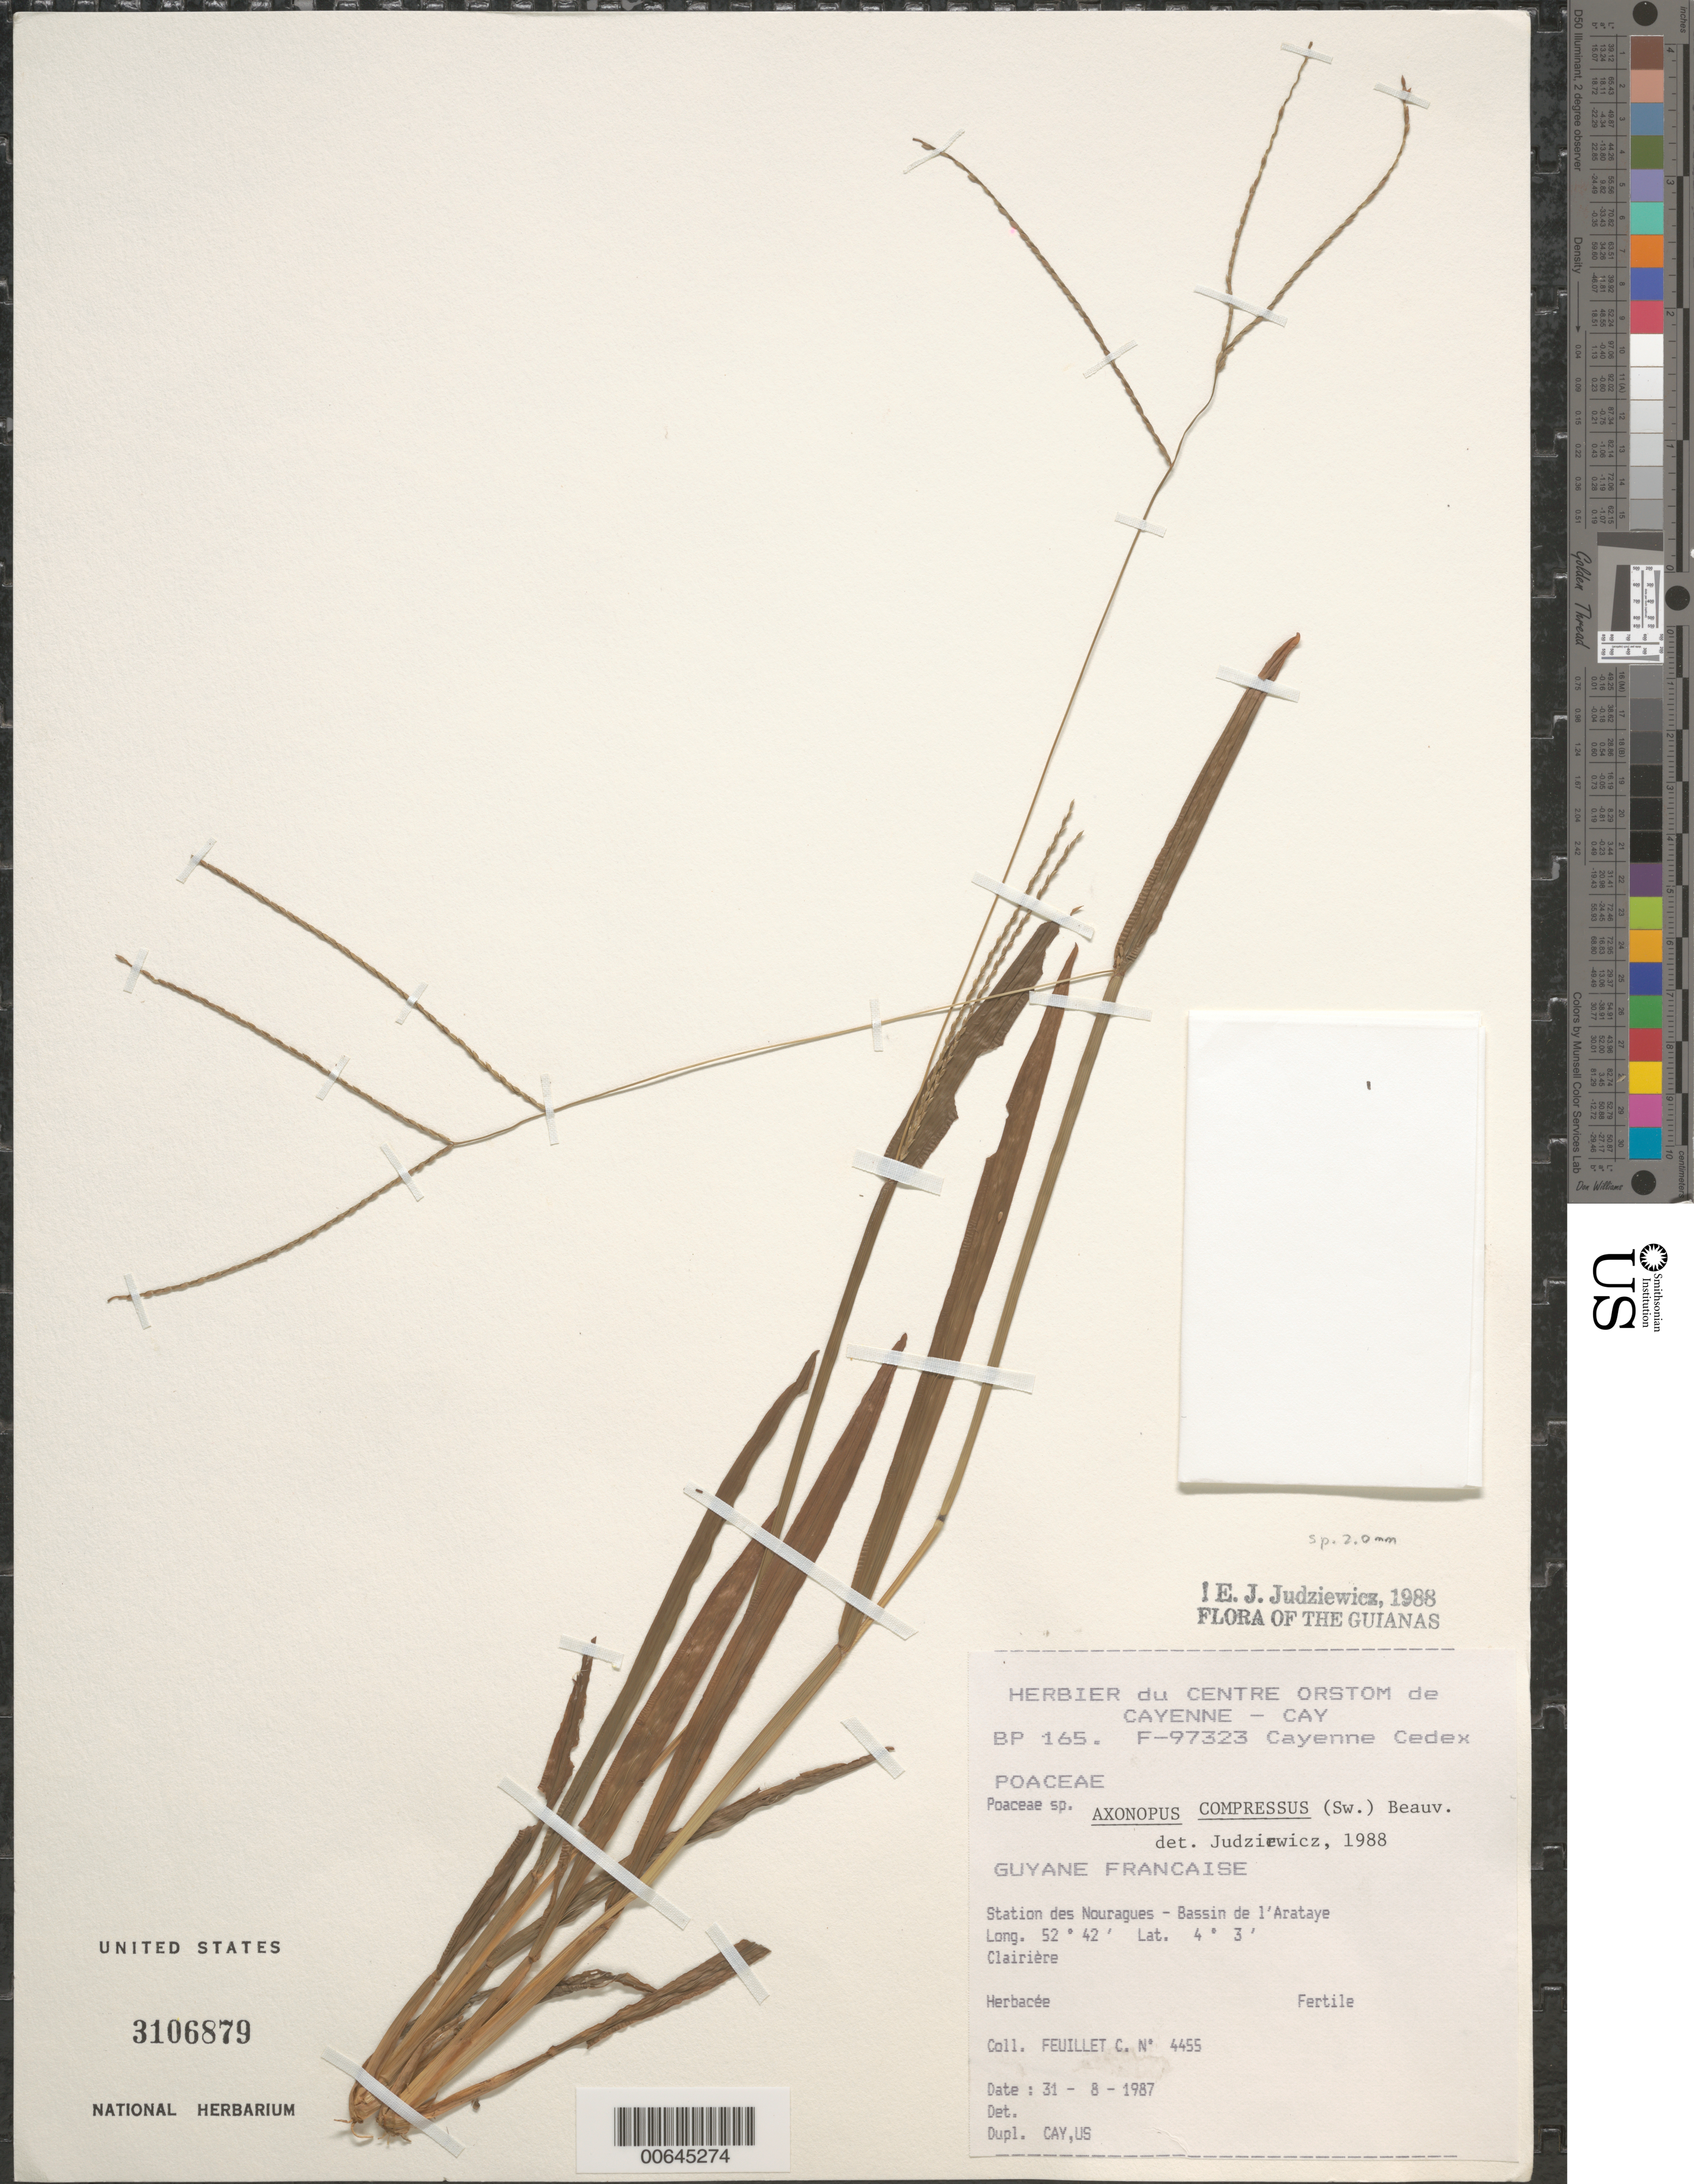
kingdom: Plantae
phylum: Tracheophyta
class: Liliopsida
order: Poales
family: Poaceae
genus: Axonopus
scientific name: Axonopus compressus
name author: (Sw.) P. Beauv.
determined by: Judziewicz, E. J.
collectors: C. Feuillet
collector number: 4455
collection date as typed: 31 Aug 1987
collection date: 1987-08-31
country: French Guiana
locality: Station des Nouragues, Bassin de l'Arataye, Clairiére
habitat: Clearing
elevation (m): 250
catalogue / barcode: US 3106879